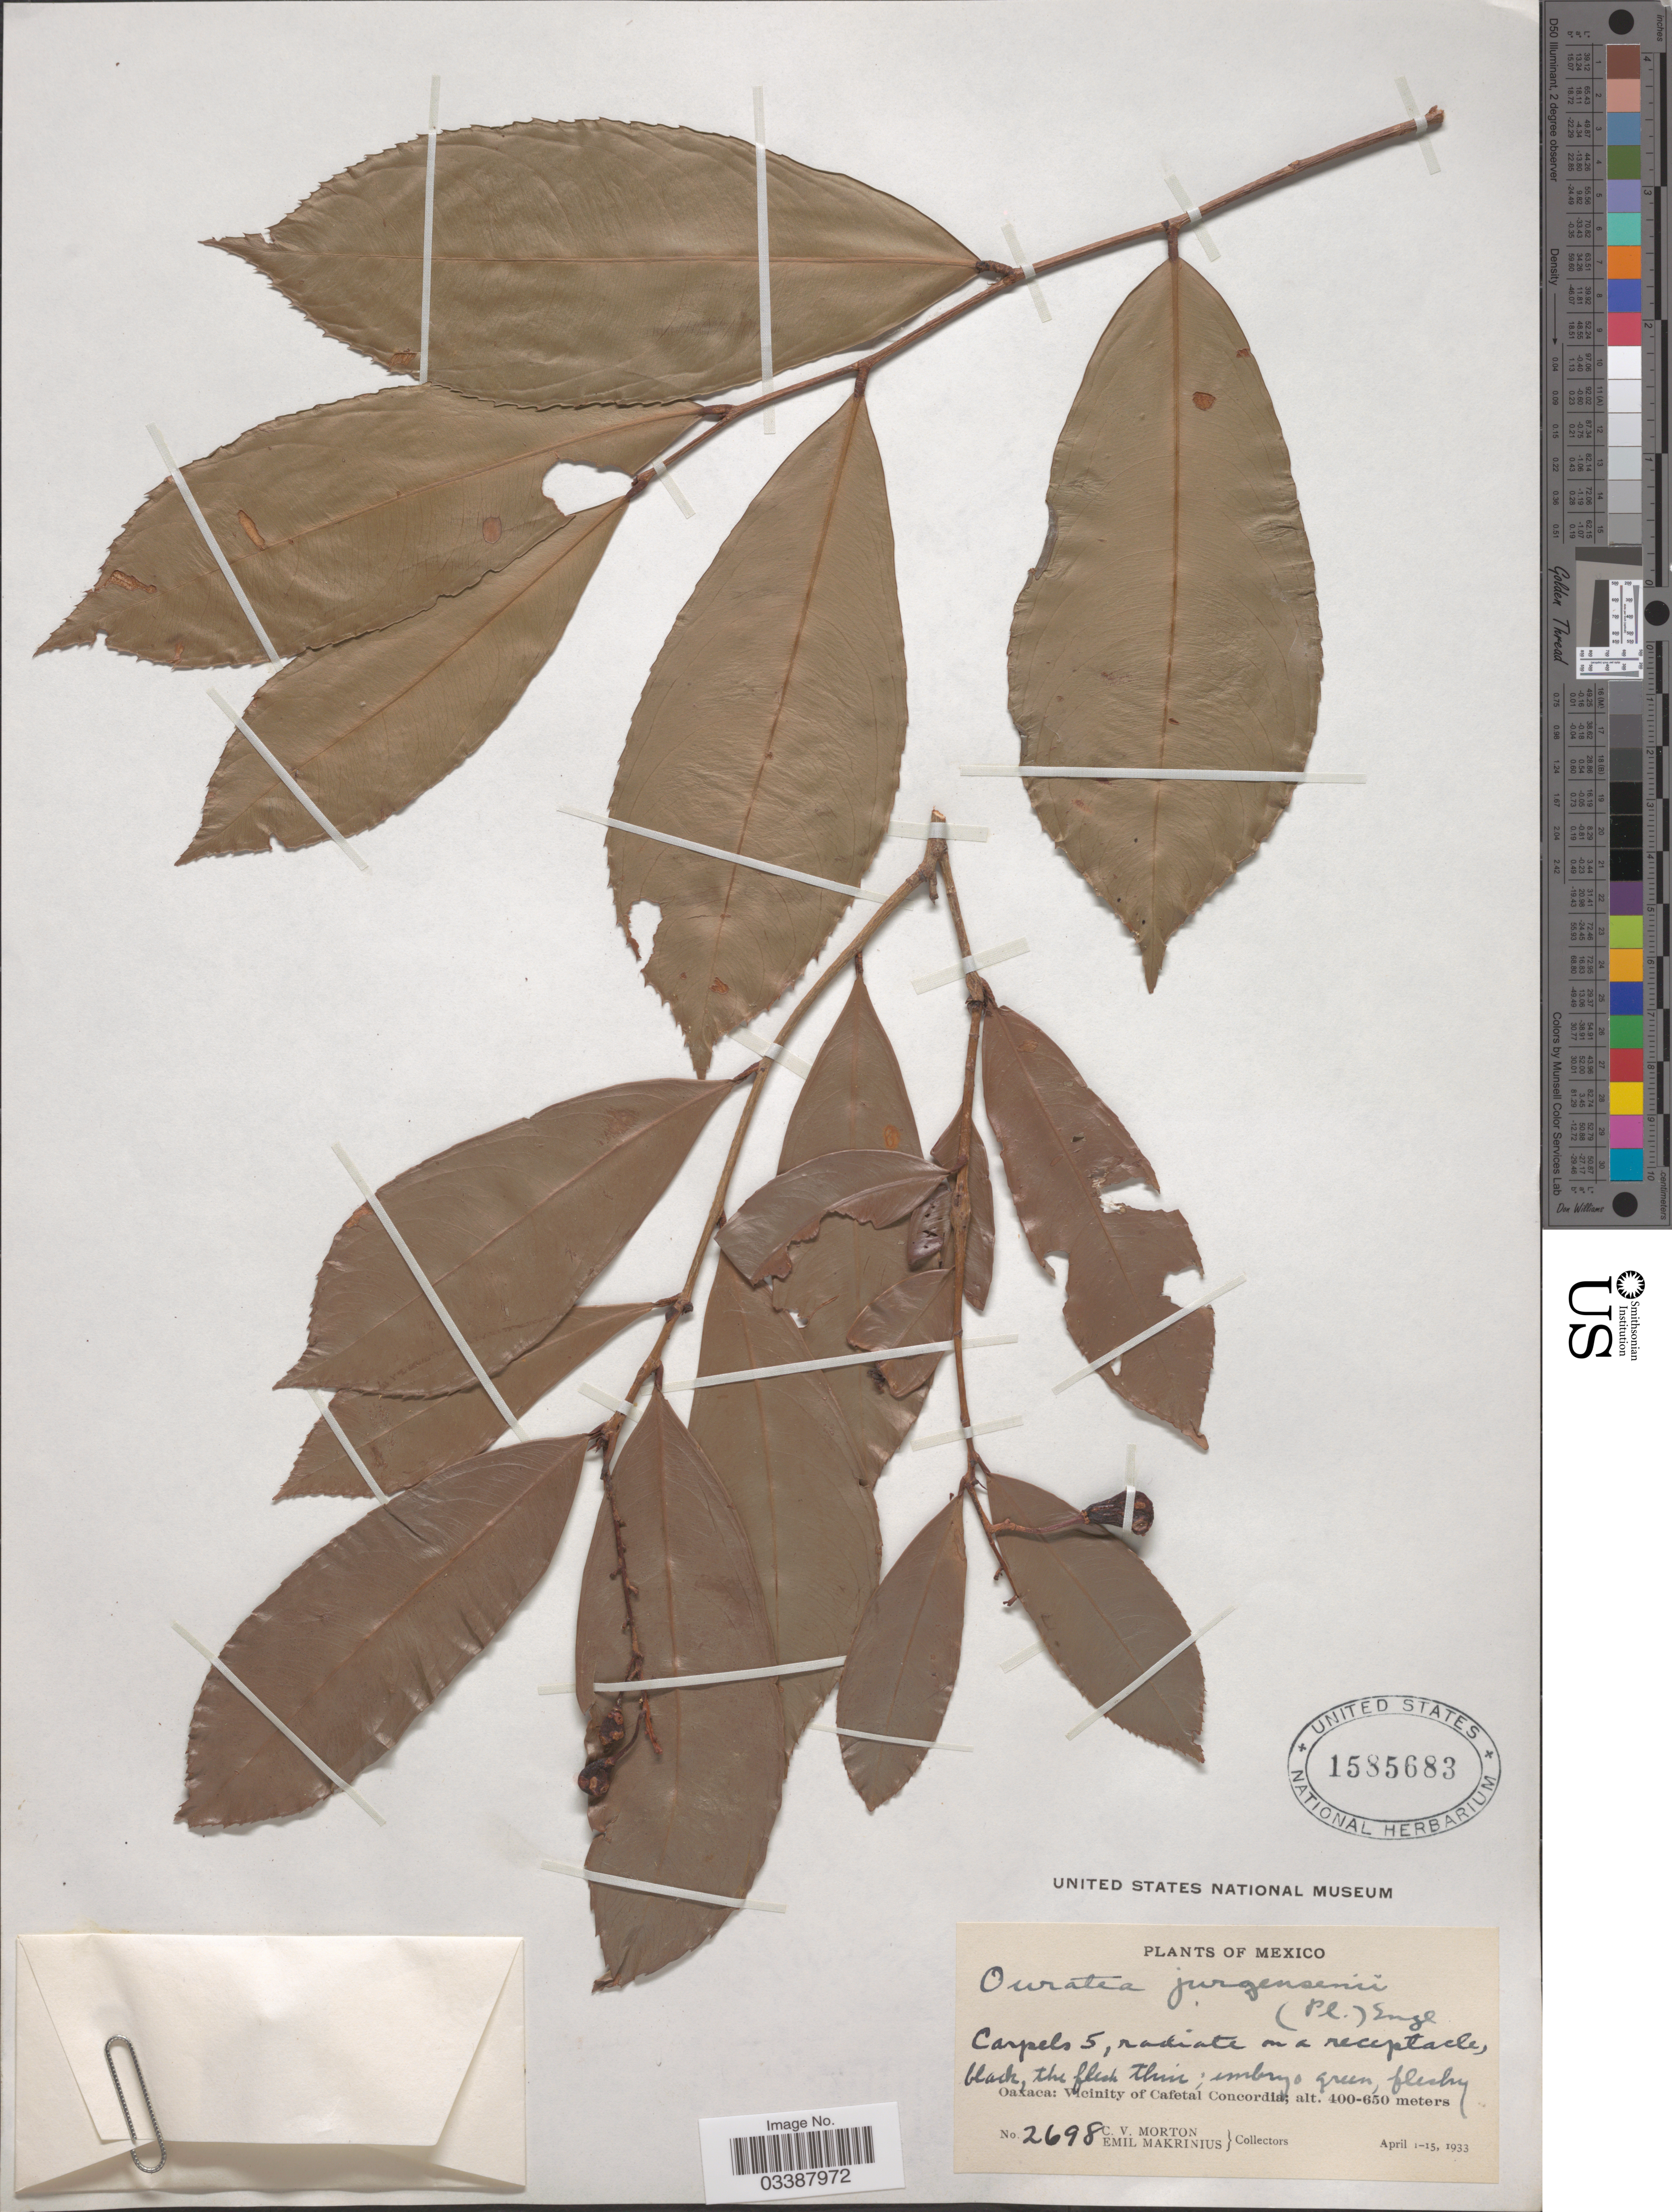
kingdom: Plantae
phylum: Tracheophyta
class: Magnoliopsida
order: Malpighiales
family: Ochnaceae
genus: Ouratea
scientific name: Ouratea lucens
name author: (Kunth) Engl.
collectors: C. V. Morton & E. Makrinius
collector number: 2698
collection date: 1933-04-01/1933-04-15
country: Mexico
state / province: Oaxaca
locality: Vicinity of Cafetal Concordia.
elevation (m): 400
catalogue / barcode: US 1585683